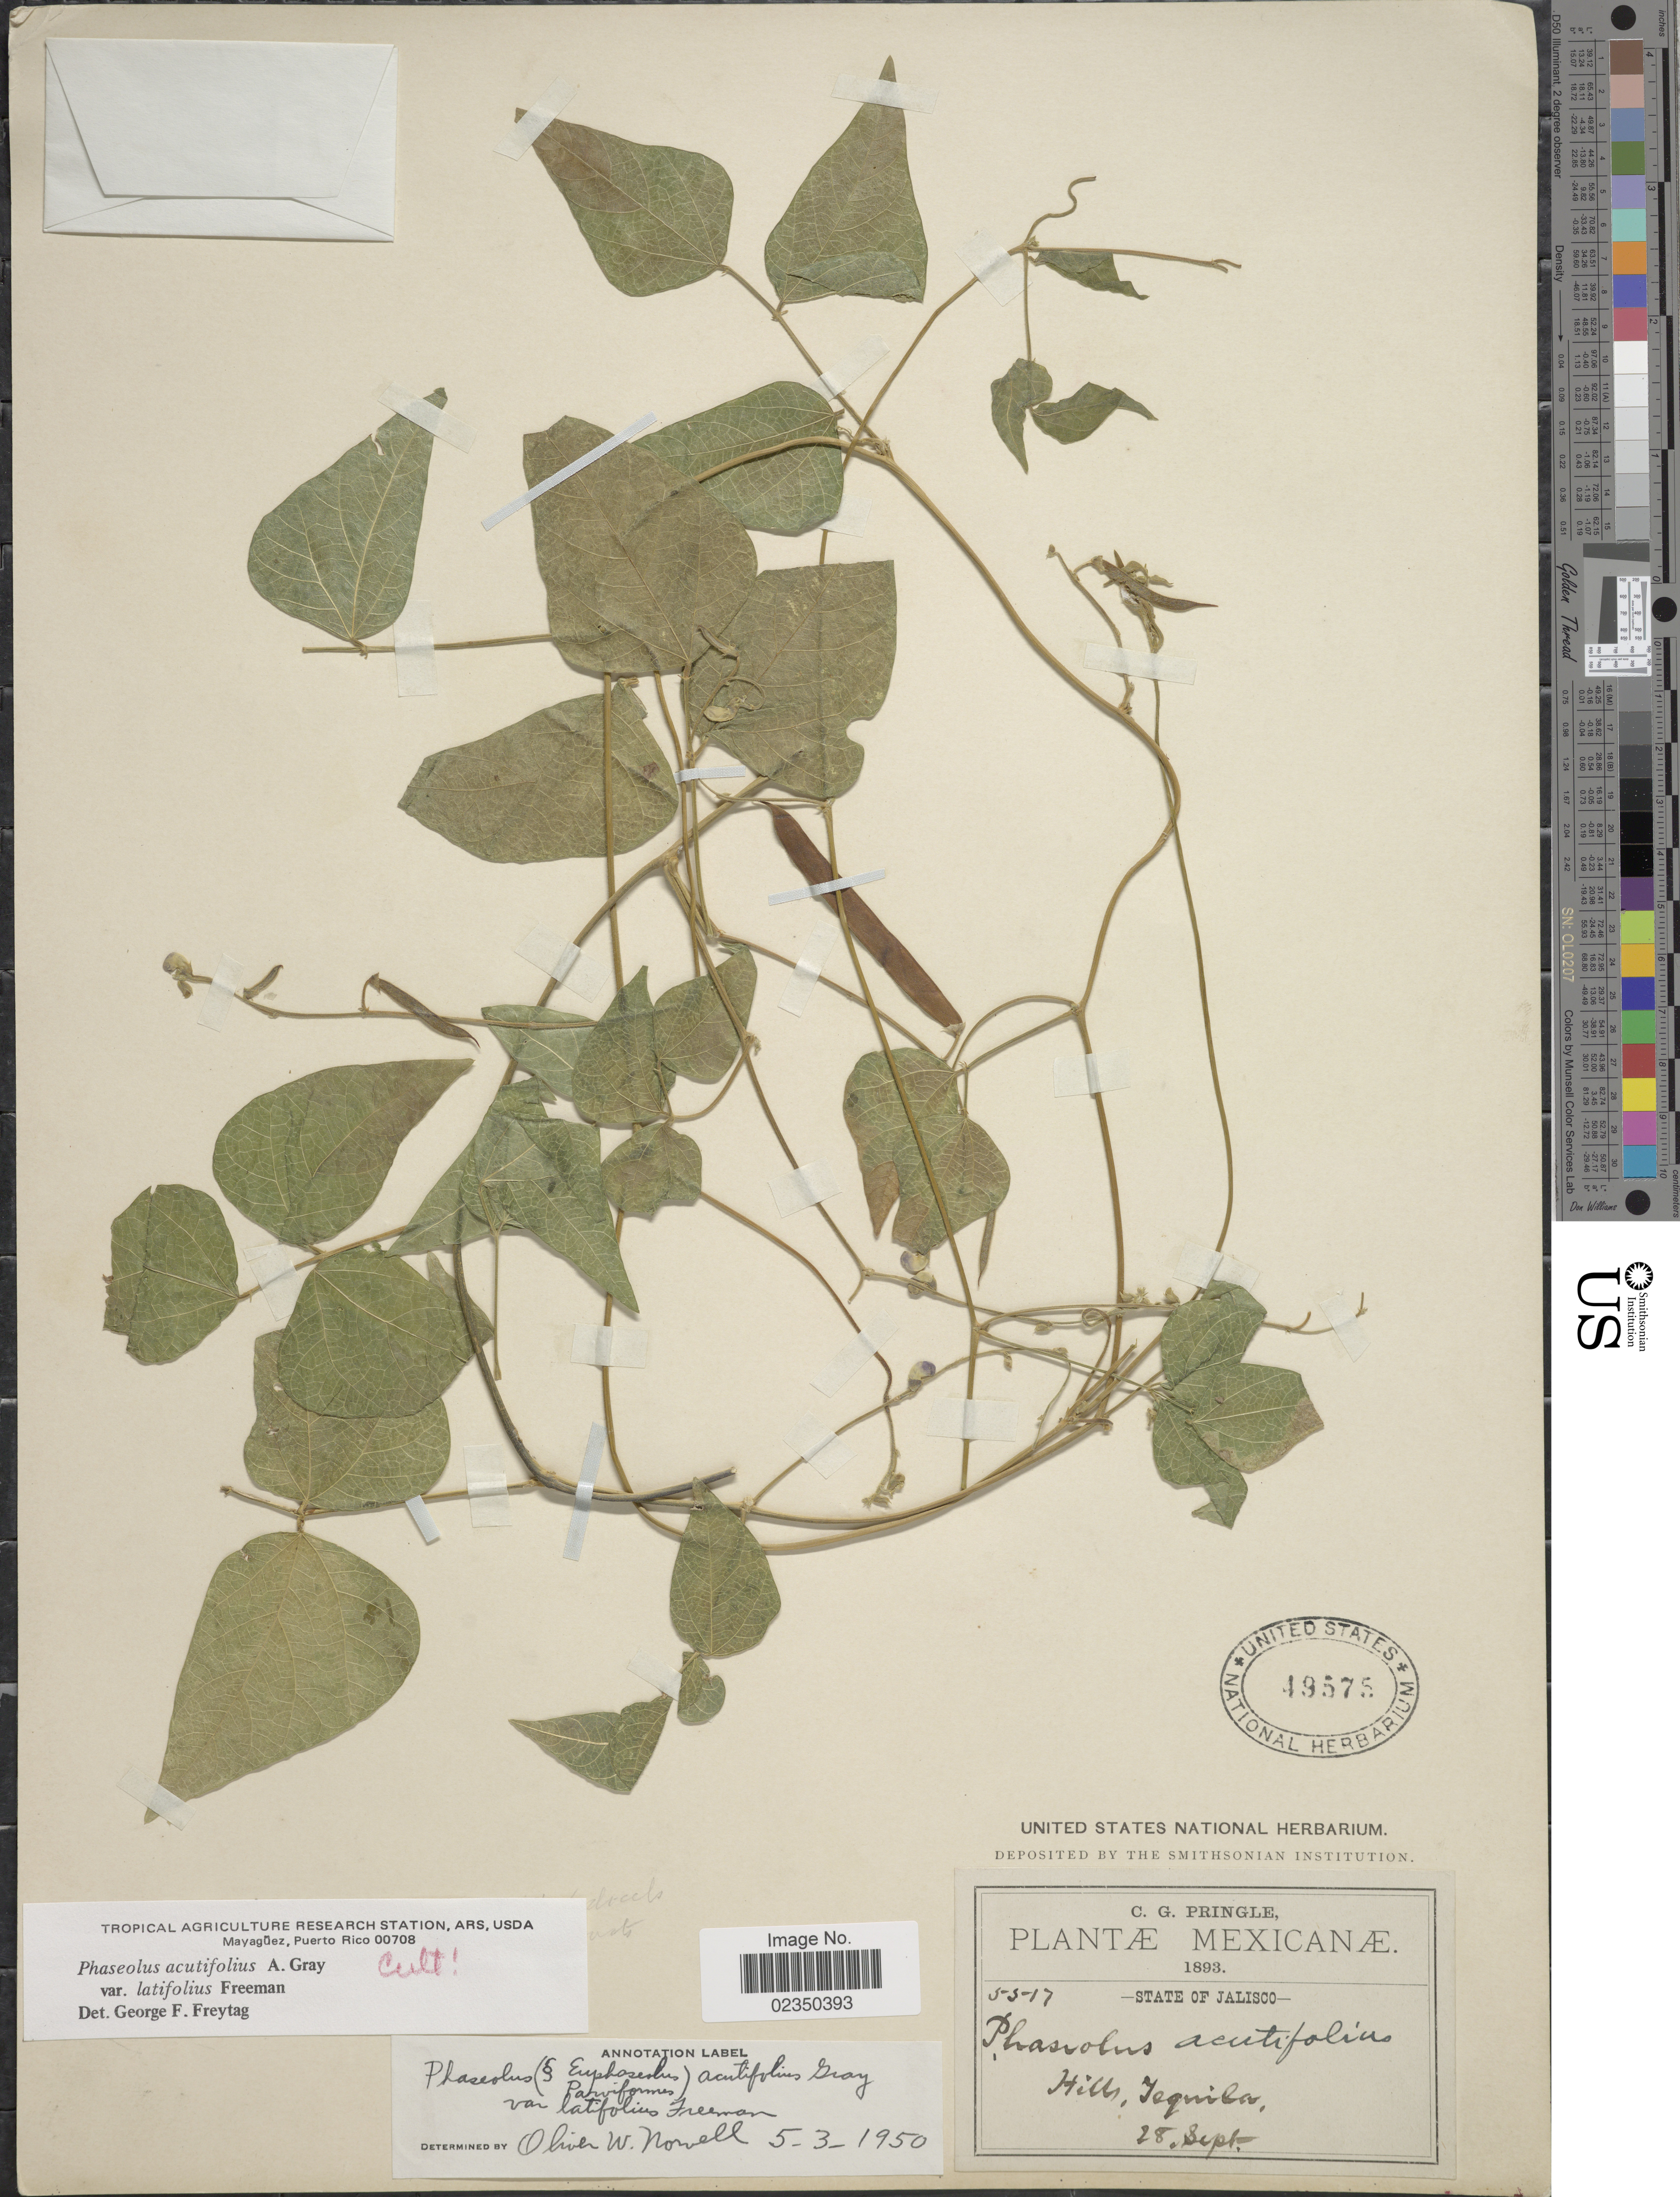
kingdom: Plantae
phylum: Tracheophyta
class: Magnoliopsida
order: Fabales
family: Fabaceae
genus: Phaseolus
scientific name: Phaseolus acutifolius var. latifolius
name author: G. F. Freeman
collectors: C. G. Pringle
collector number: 55-17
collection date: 1893-09-28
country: Mexico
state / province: Jalisco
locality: Hills, Tequila.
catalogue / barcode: US 49575